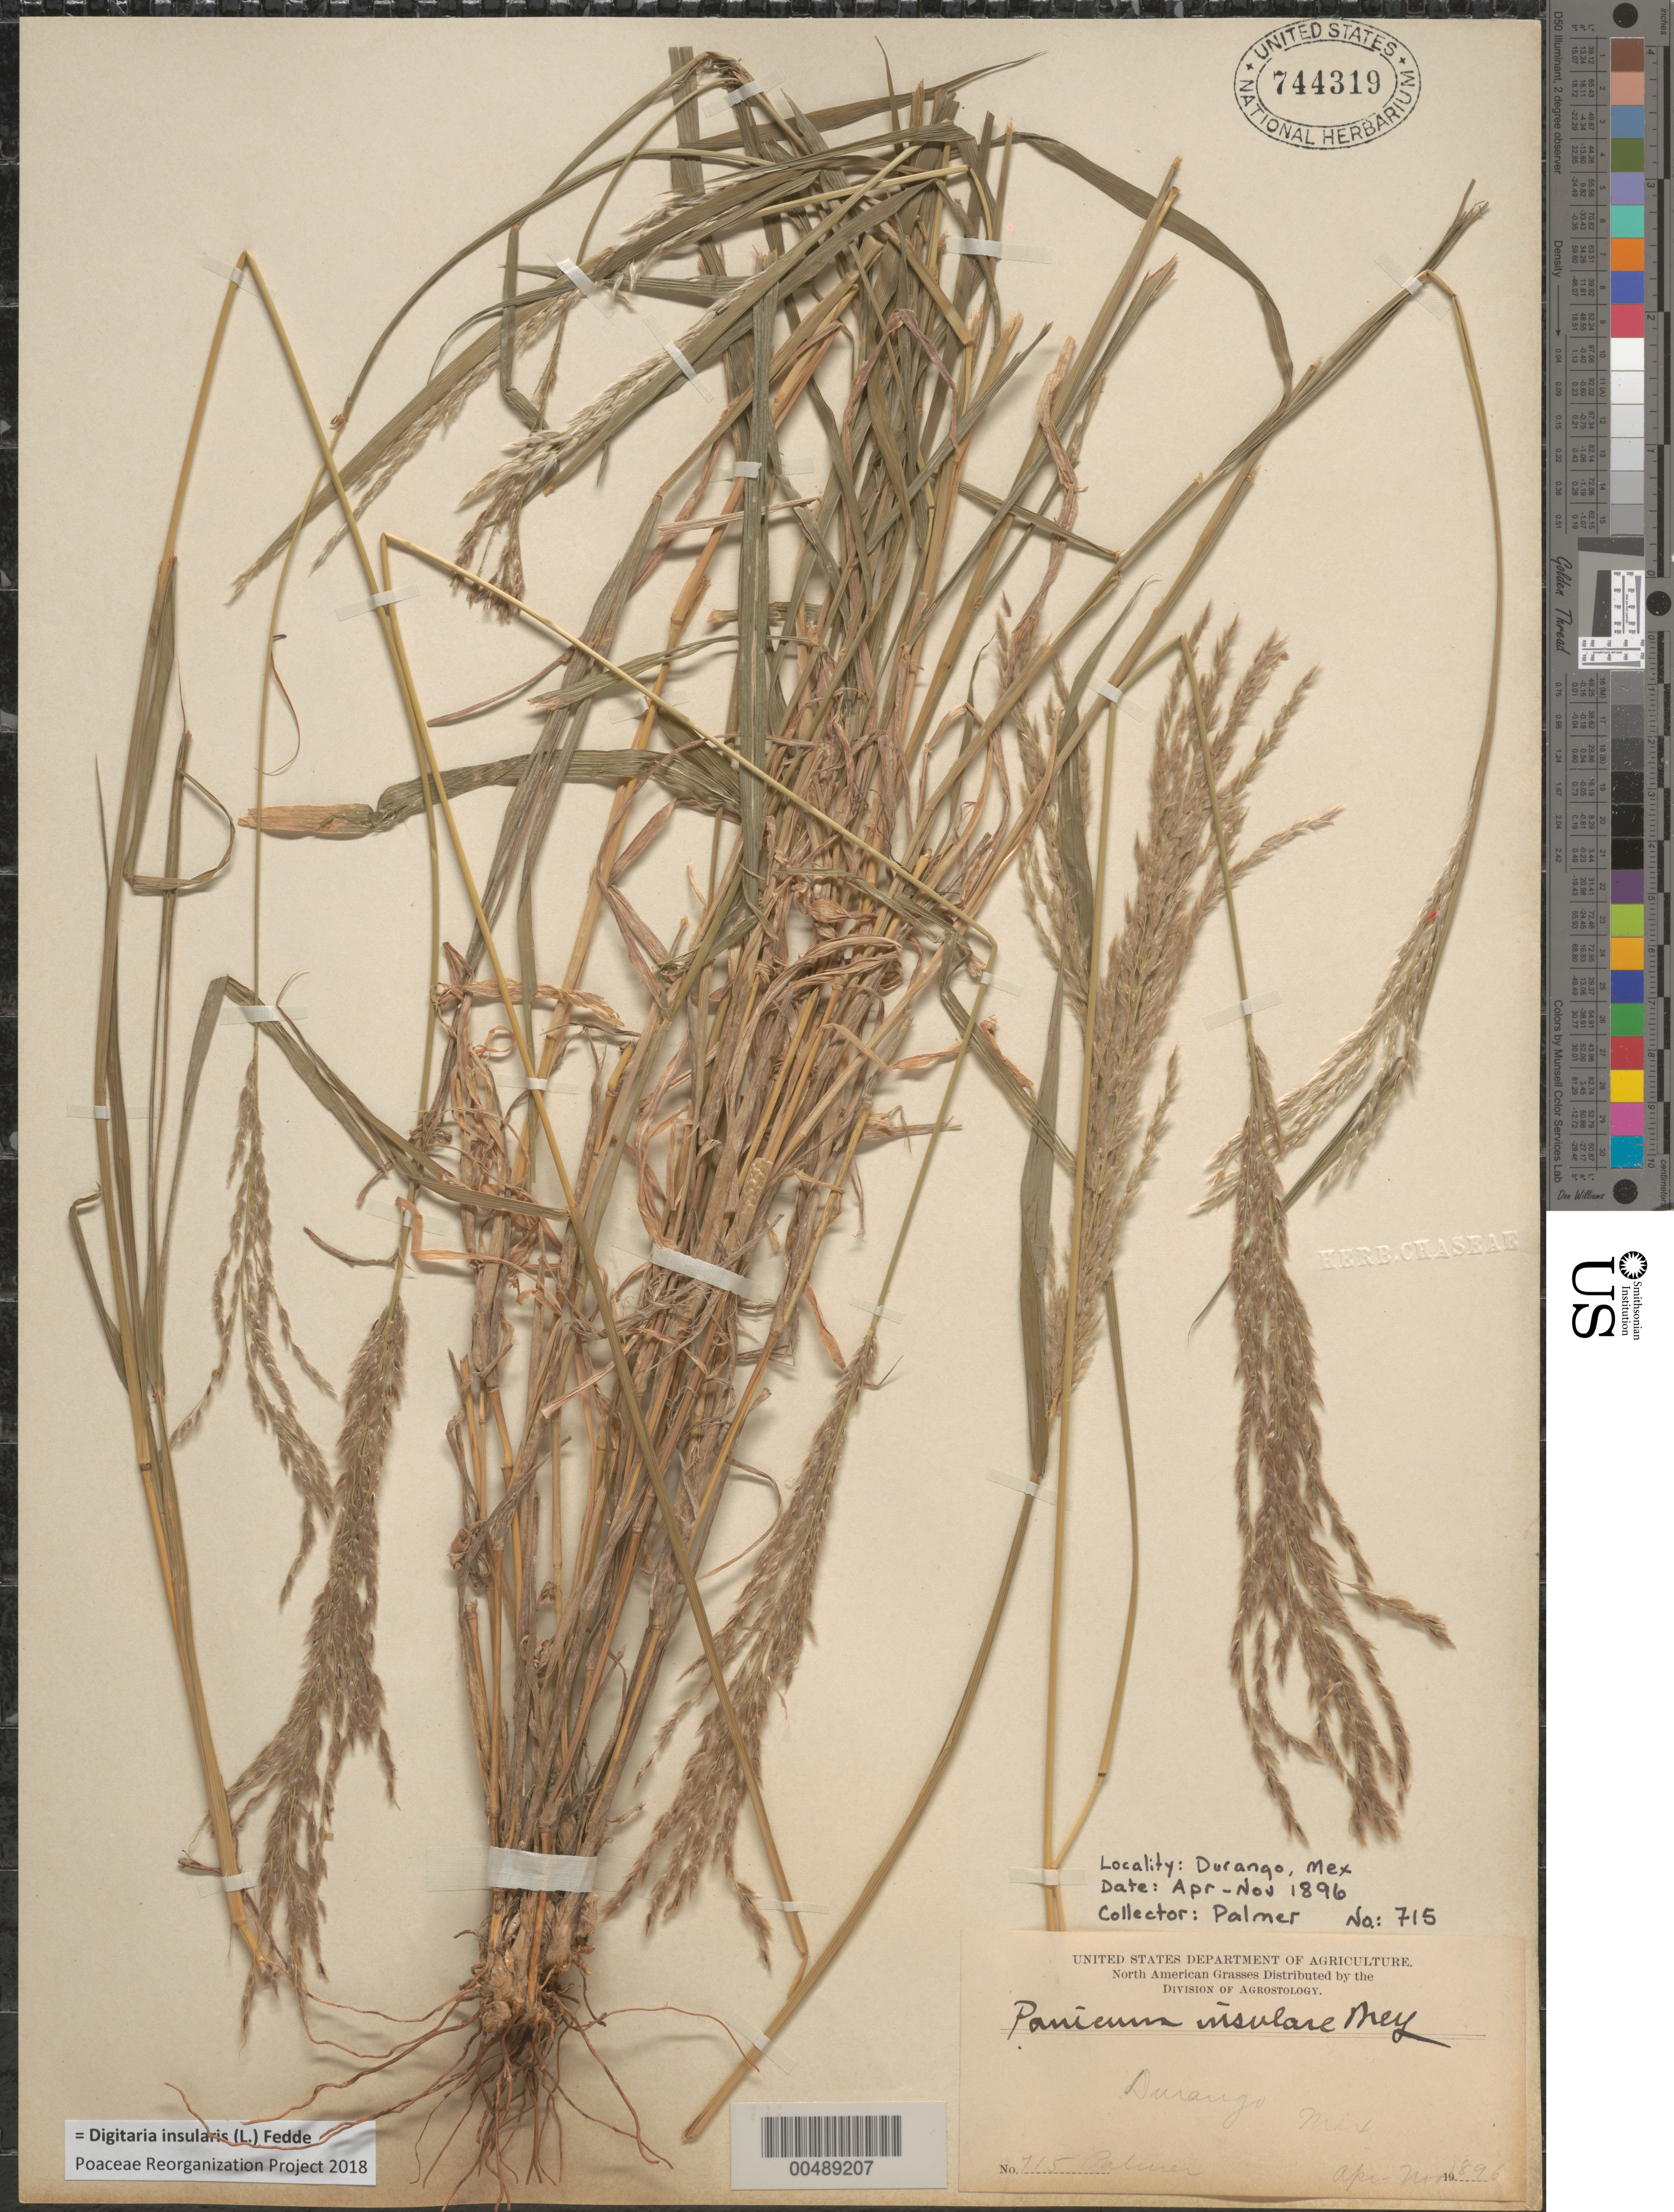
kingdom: Plantae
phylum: Tracheophyta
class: Liliopsida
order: Poales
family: Poaceae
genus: Digitaria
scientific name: Digitaria insularis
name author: (L.) Fedde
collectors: E. Palmer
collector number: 715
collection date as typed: Apr 1896 to Nov 1896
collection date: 1896-04/1896-11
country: Mexico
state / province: Durango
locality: Durango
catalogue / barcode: US 744319